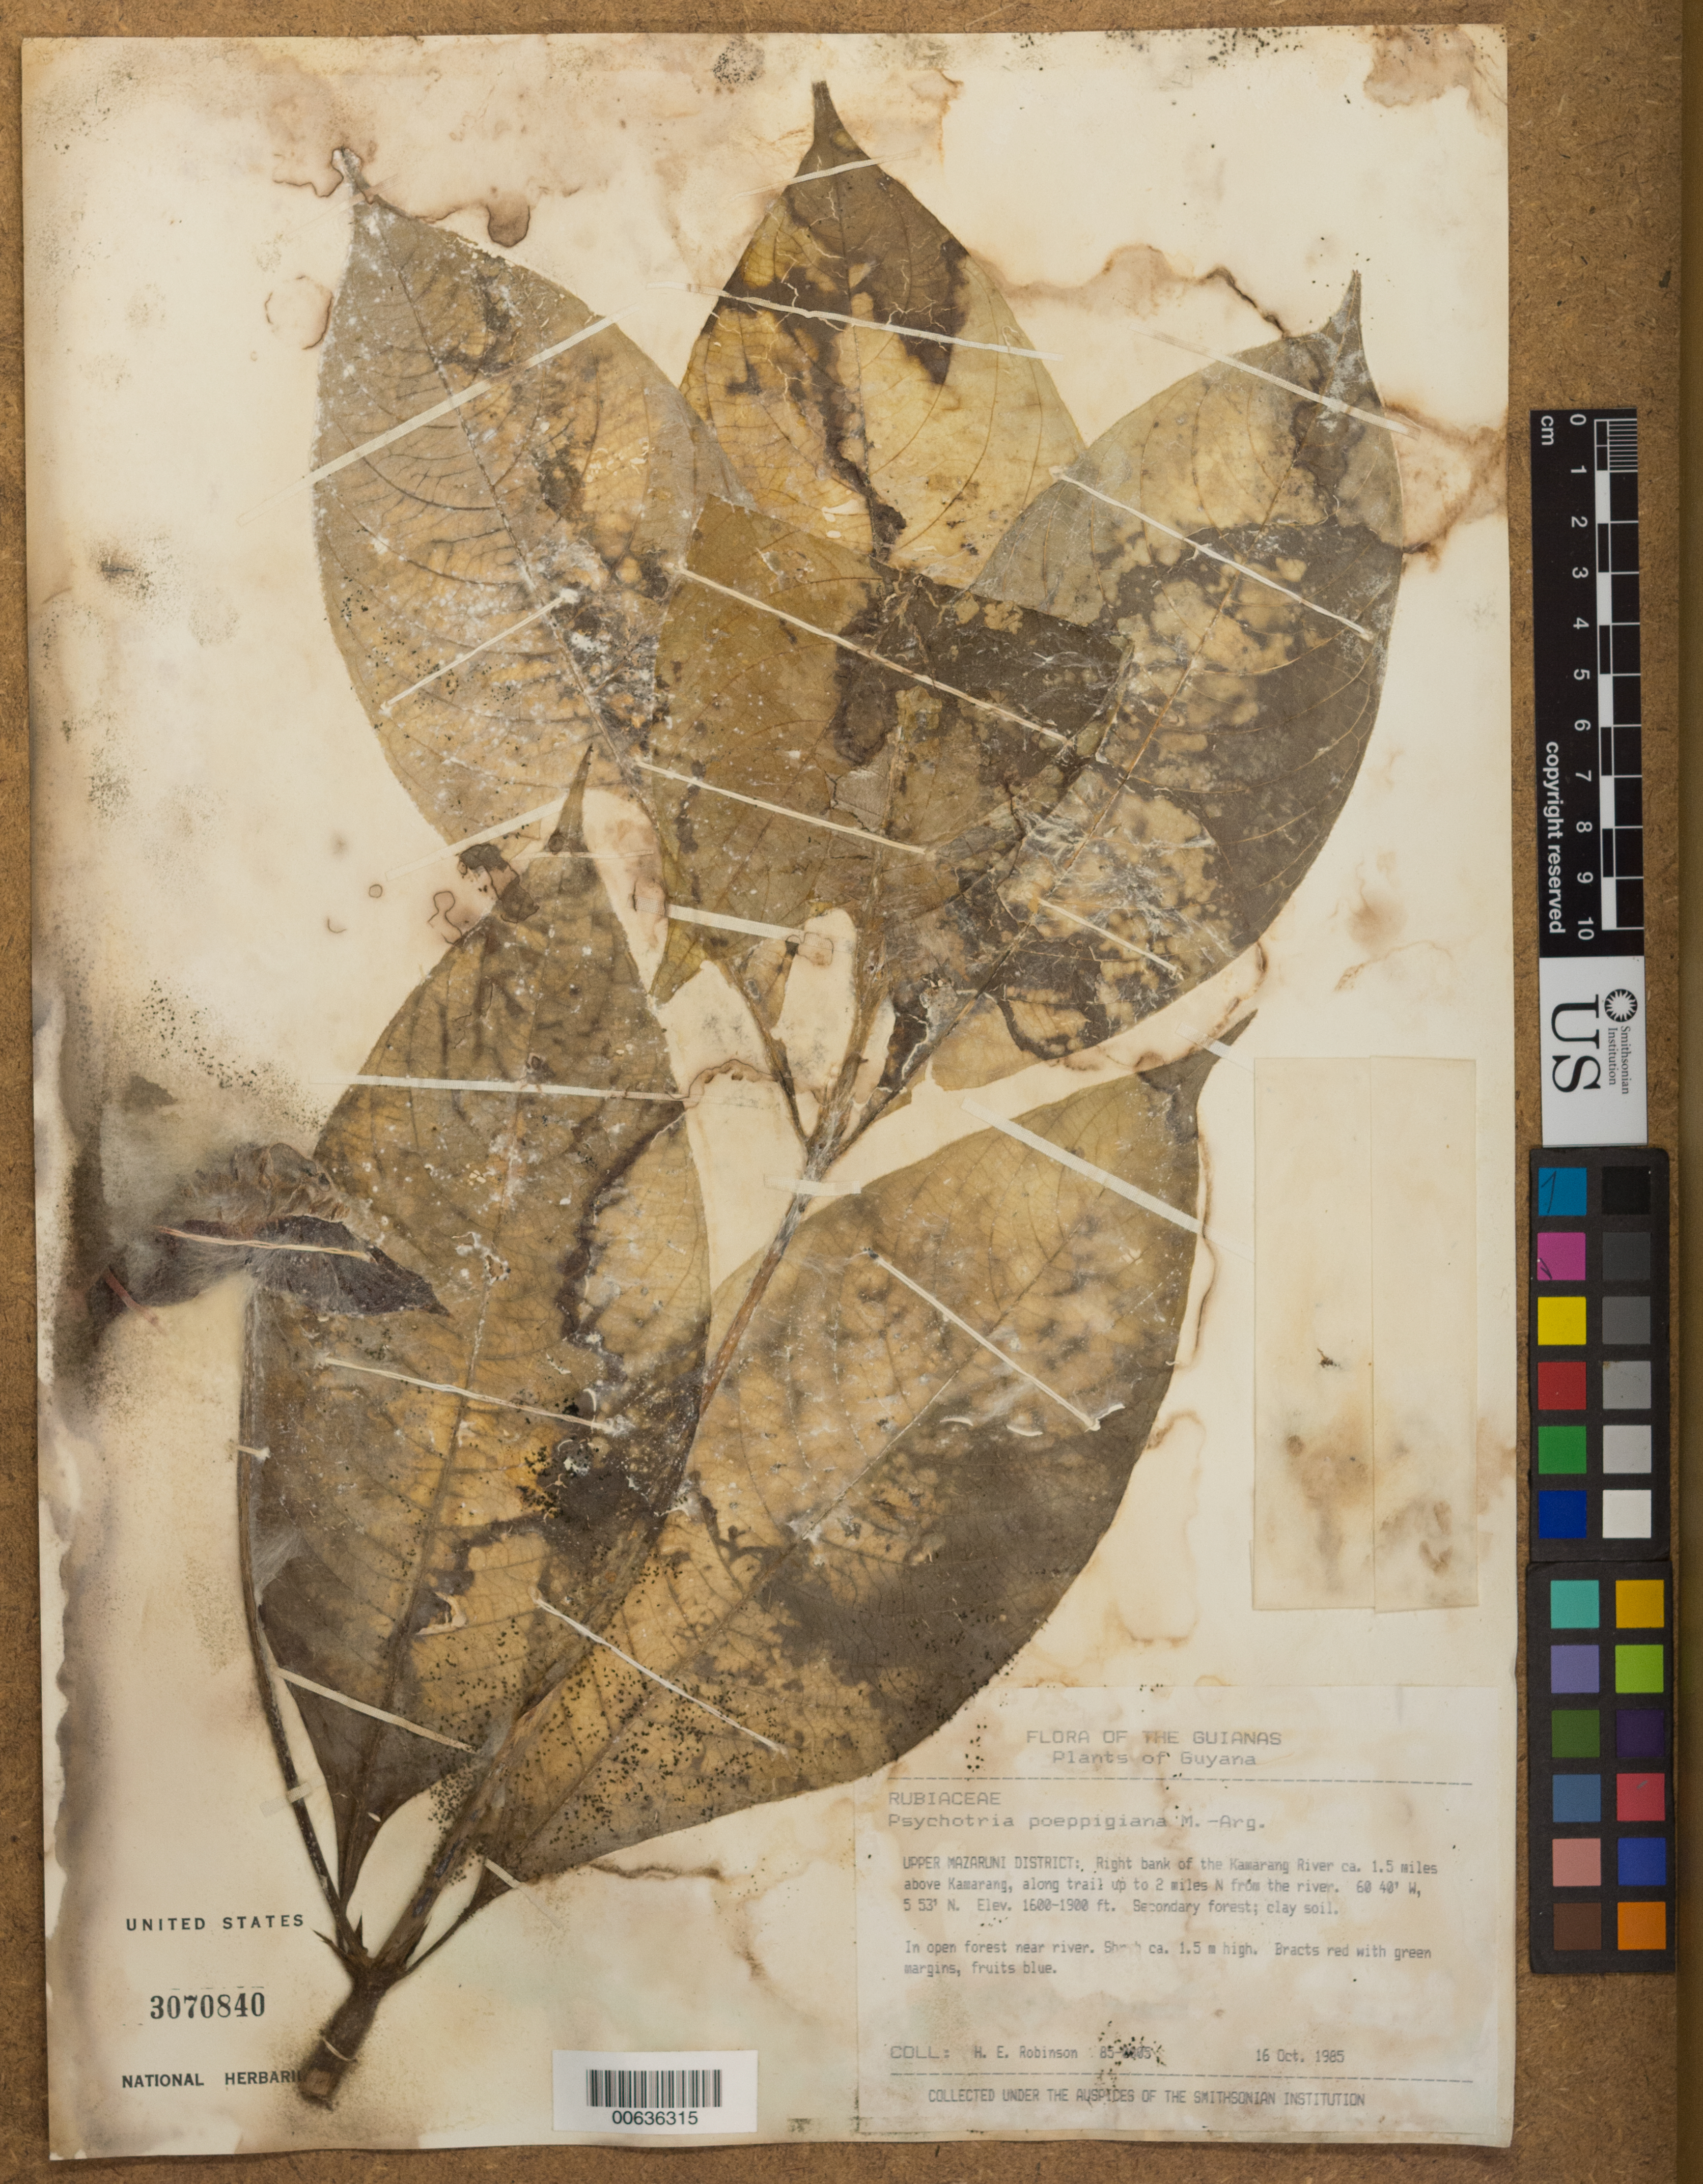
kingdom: Plantae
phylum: Tracheophyta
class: Magnoliopsida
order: Gentianales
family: Rubiaceae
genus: Psychotria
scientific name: Psychotria poeppigiana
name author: Müll. Arg.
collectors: H. Robinson & D. B. Lellinger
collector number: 850005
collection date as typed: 16 October 1985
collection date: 1985-10-16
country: Guyana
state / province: Cuyuni-Mazaruni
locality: Up to 2.4 km N of right bank of Kamarang R; ca. 3.2 km above Kamarang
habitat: In open secondary forest near river, clay soil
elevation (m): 488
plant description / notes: Specimen damaged by mold while on loan, Sept. 2012. Heavy mold and water damage to the specimen was beyond any remediation. Collection destroyed and no longer available at US.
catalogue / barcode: US 3070840